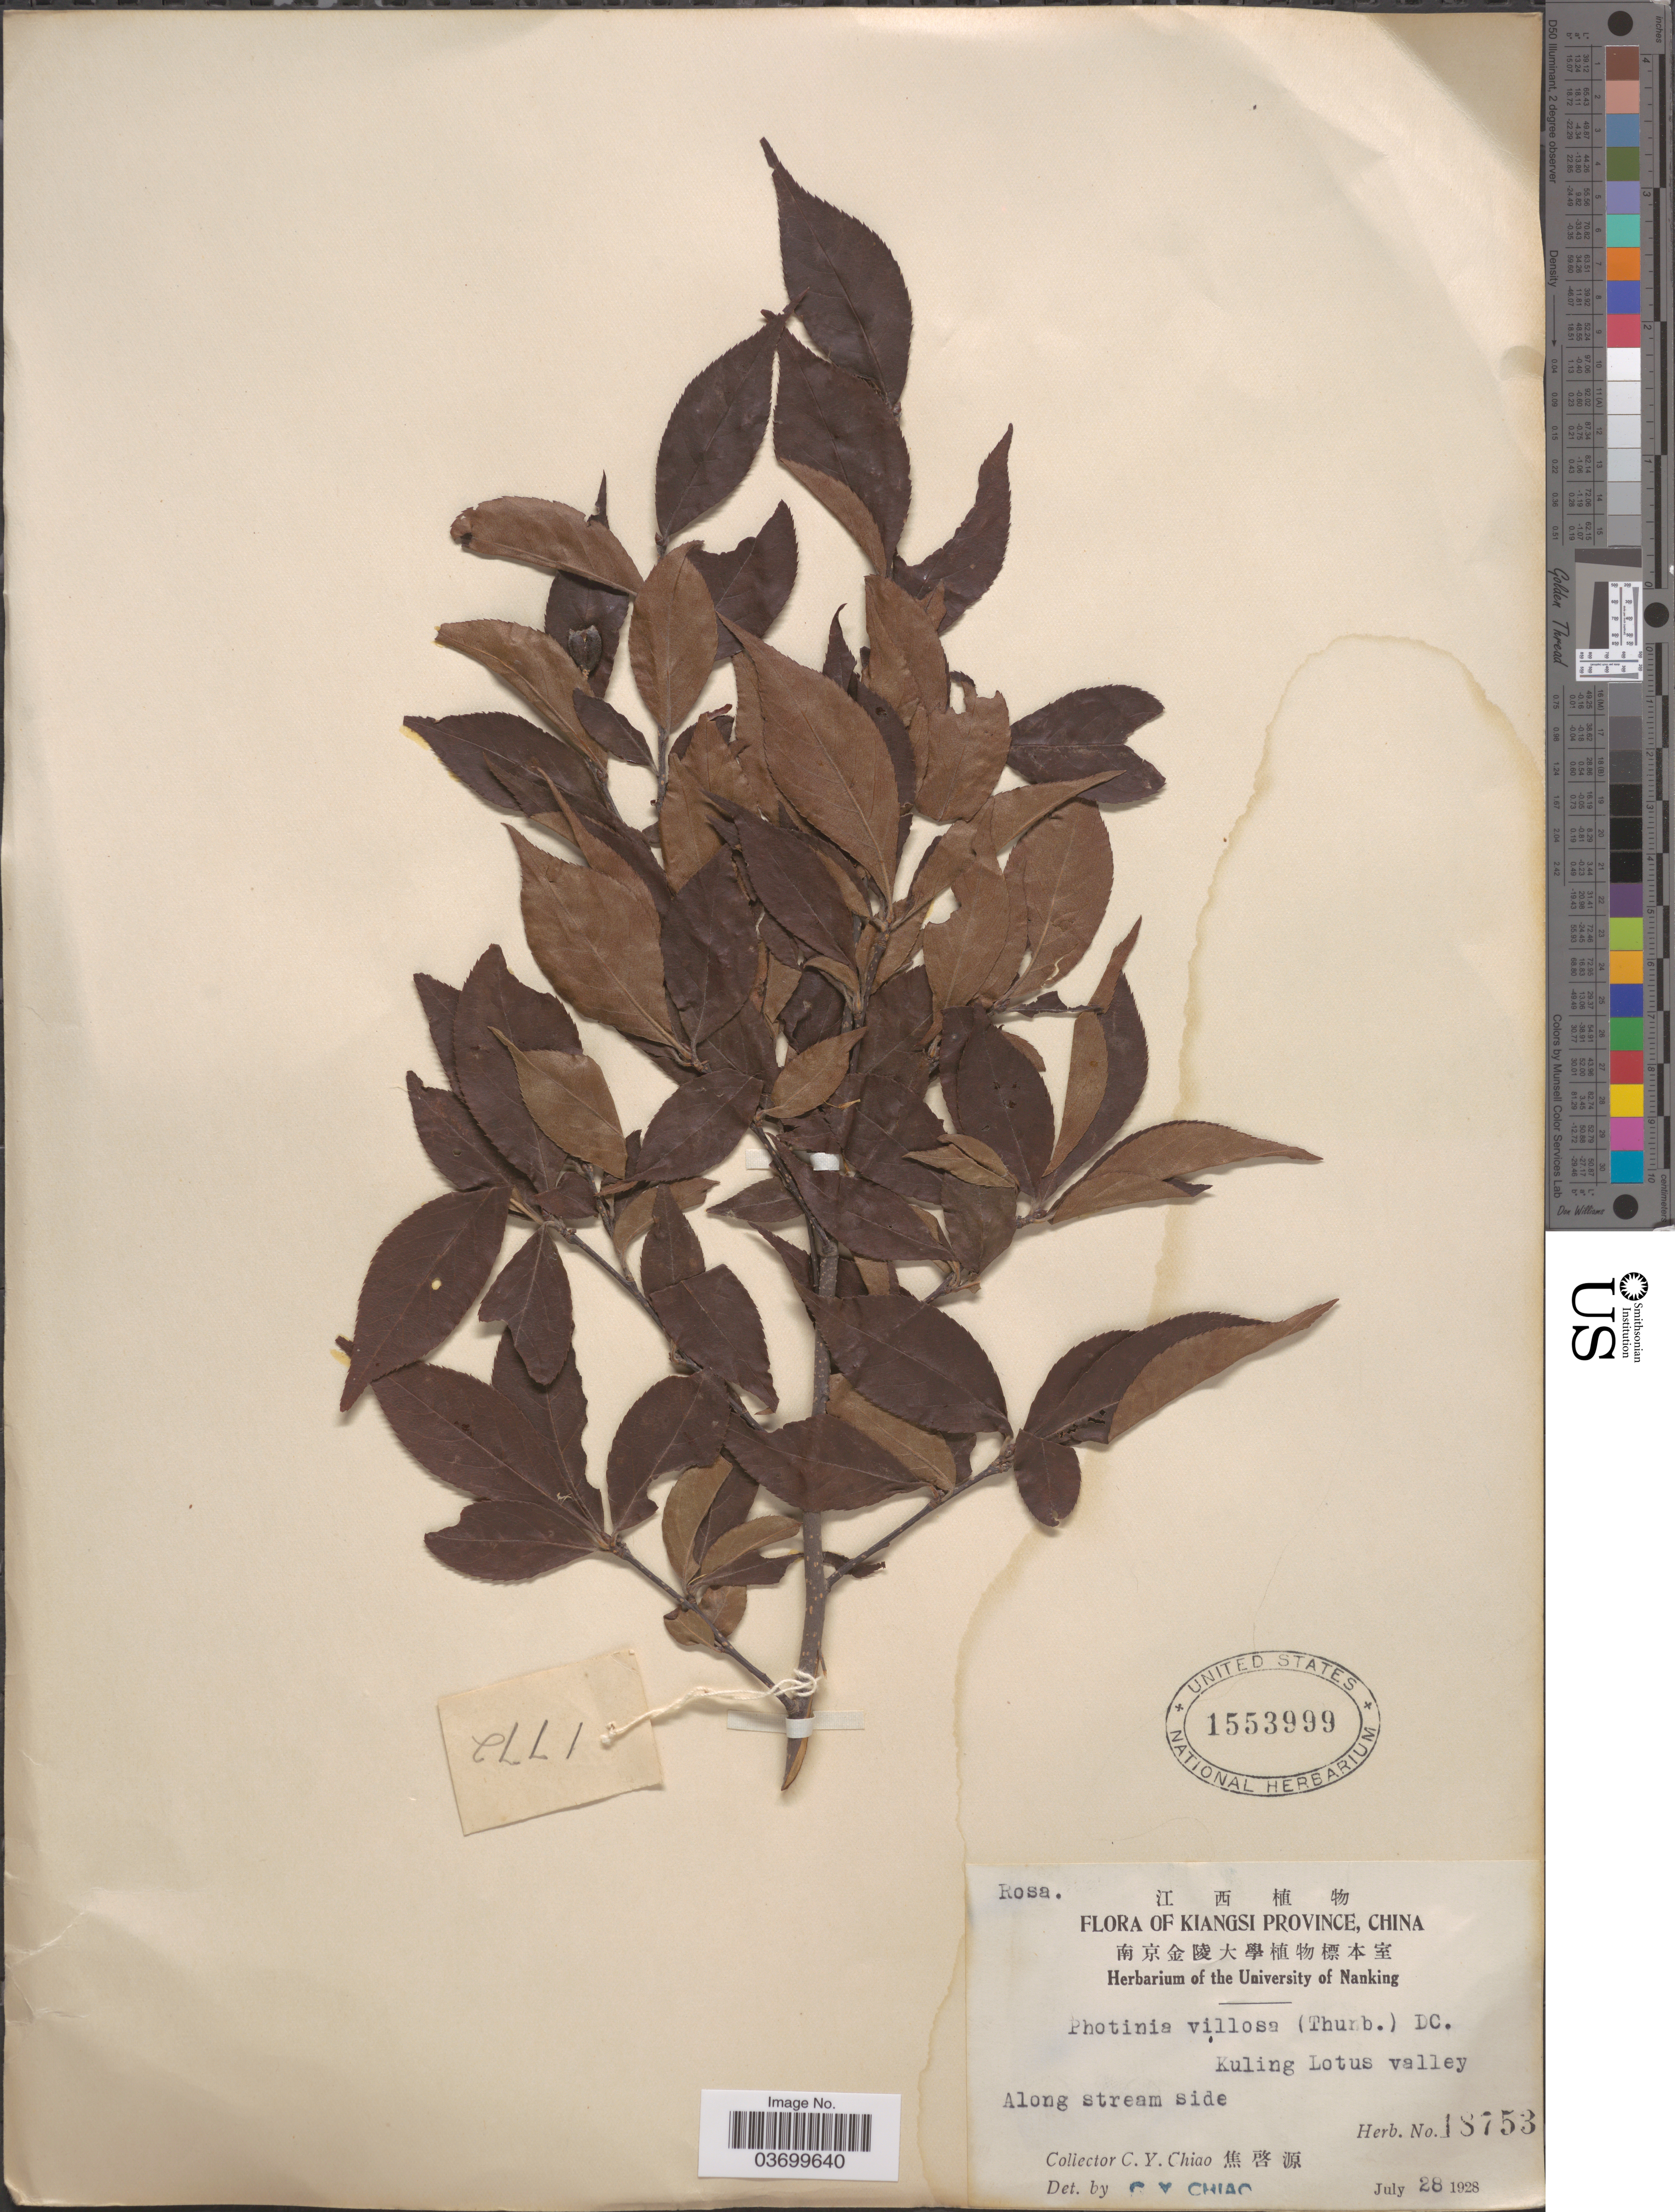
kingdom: Plantae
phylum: Tracheophyta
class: Magnoliopsida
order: Rosales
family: Rosaceae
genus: Photinia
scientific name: Photinia villosa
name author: (DC.) Thunb.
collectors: C. Y. Chiao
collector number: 18753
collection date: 1928-07-28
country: China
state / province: Jiangxi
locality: Kiangsi Province. Kuling Lotus valley. Along stream side.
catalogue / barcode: US 1553999